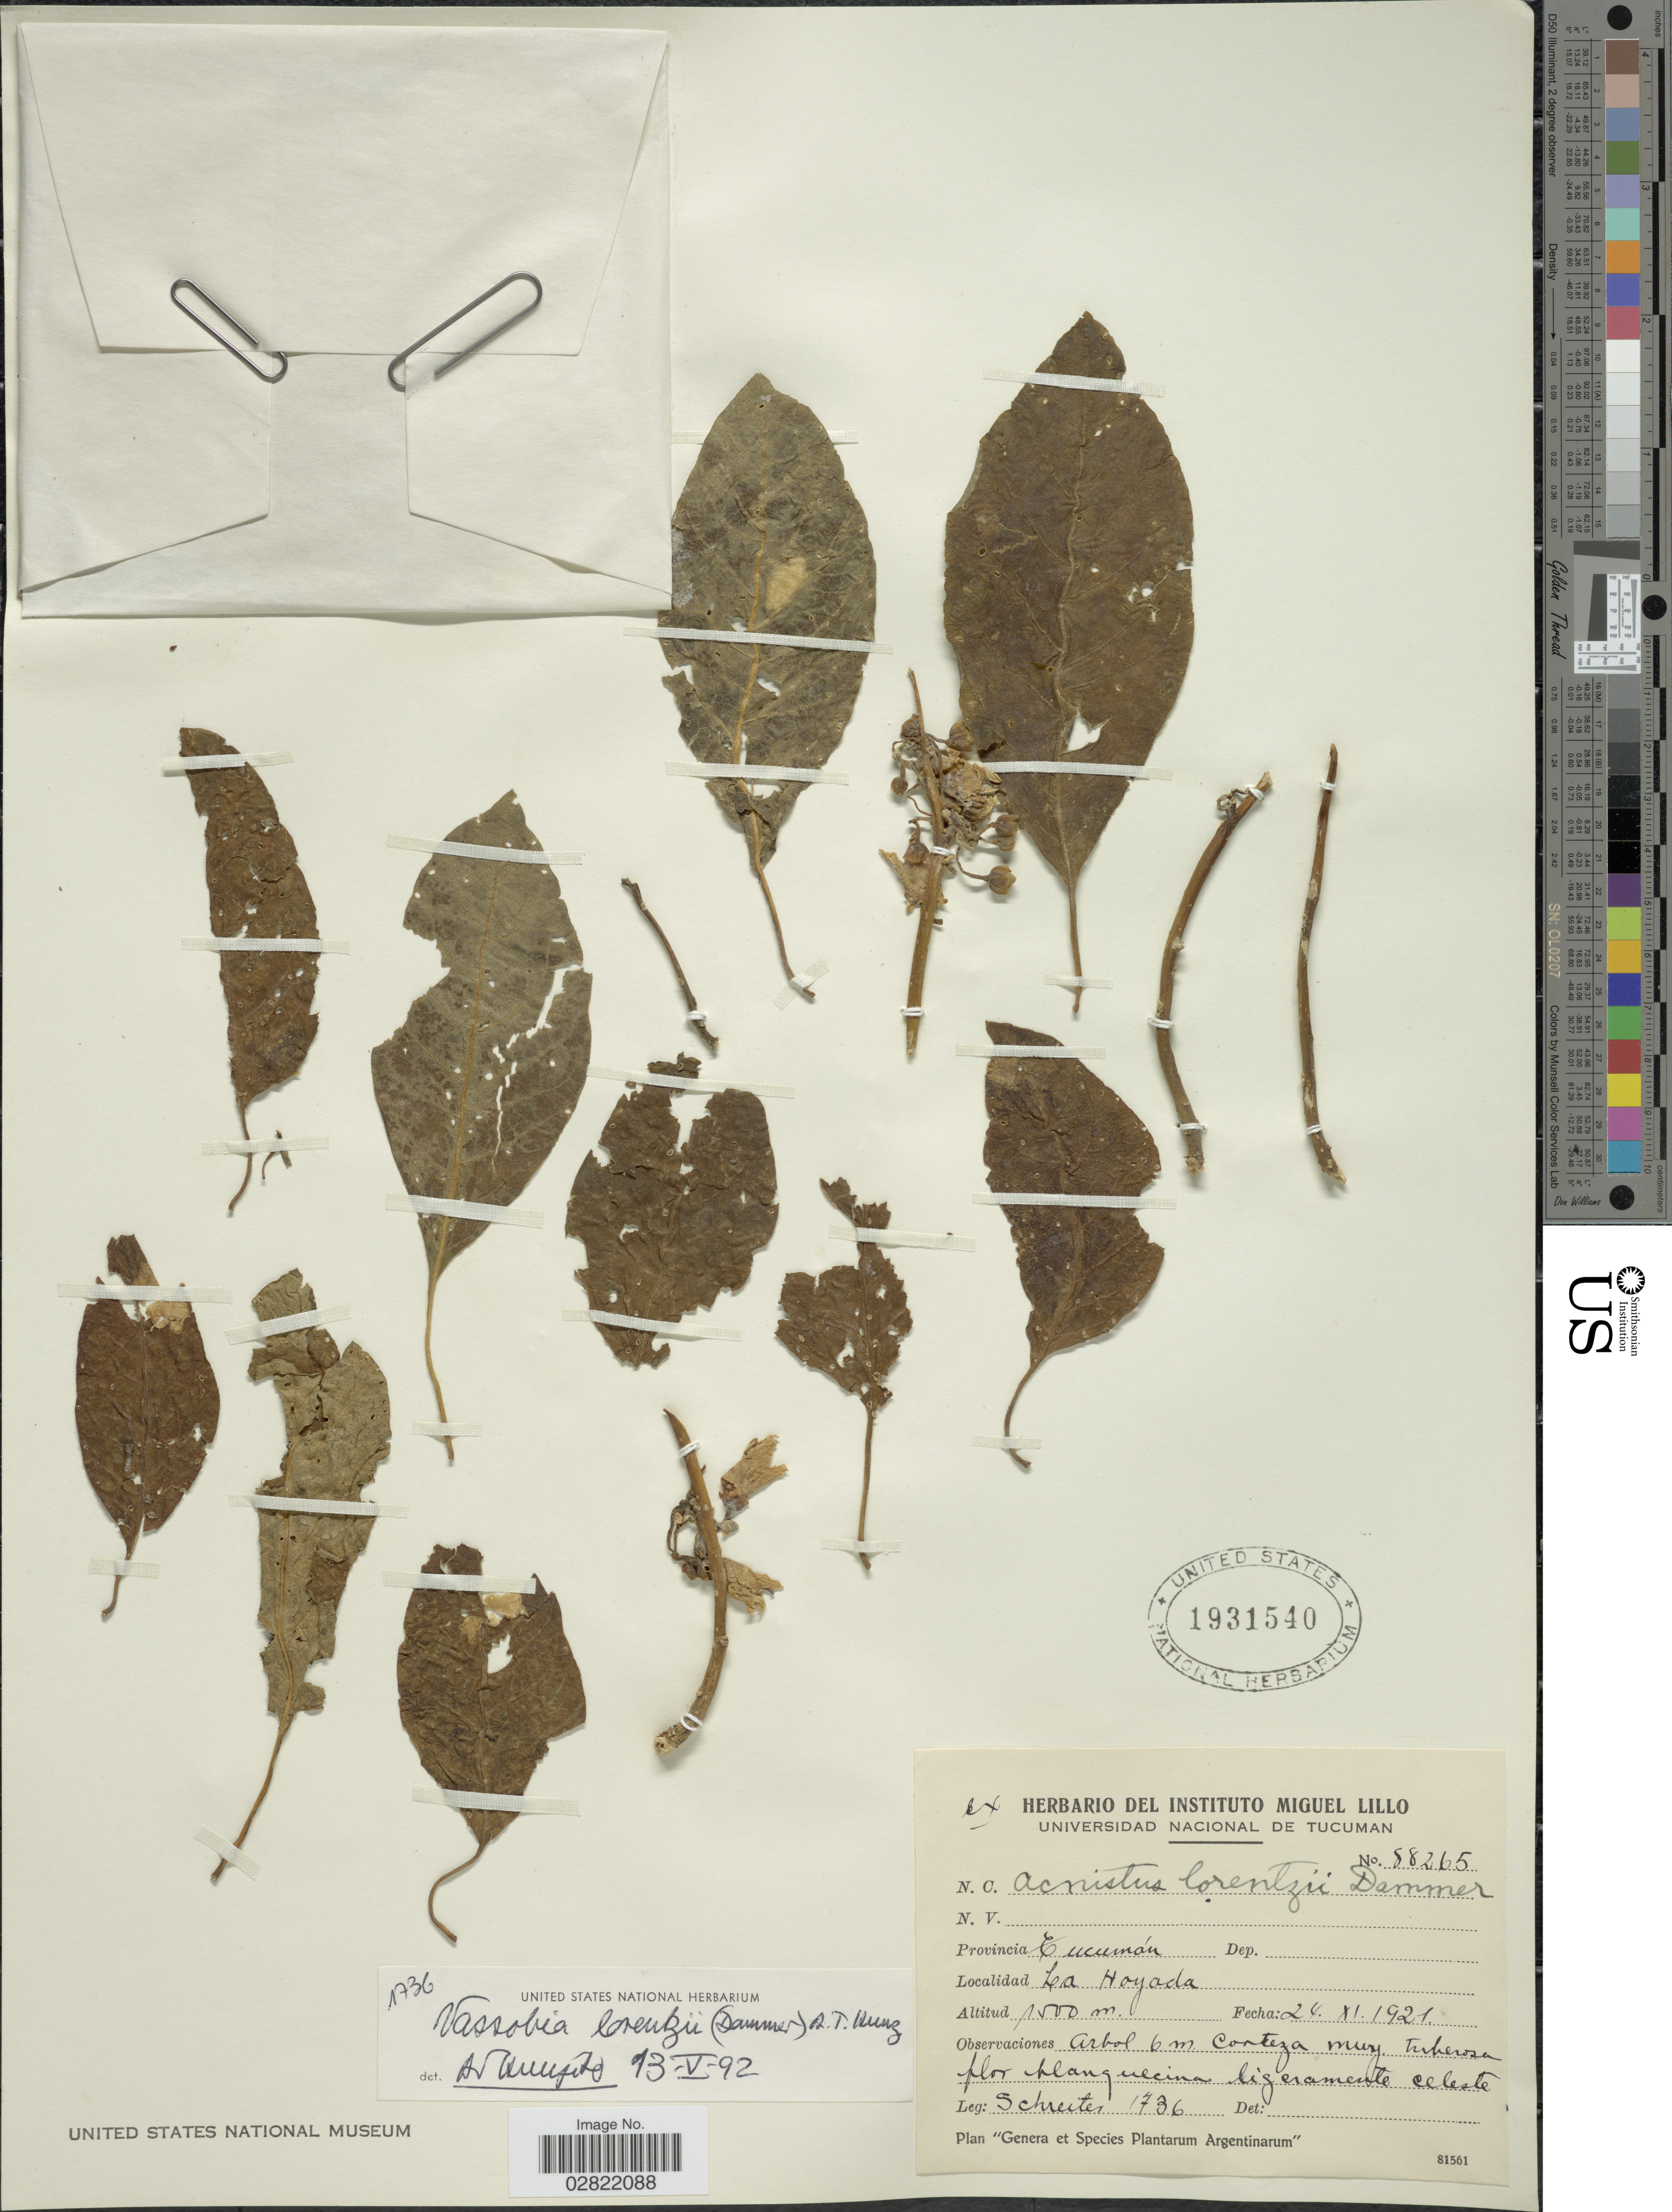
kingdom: Plantae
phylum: Tracheophyta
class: Magnoliopsida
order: Solanales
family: Solanaceae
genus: Vassobia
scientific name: Vassobia lorentzii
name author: (Dammer) Hunz.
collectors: -. Schreiter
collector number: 1736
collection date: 1921-11-24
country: Argentina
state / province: Tucuman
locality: Provincia Tucumán, La Hoyada.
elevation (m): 1500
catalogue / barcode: US 1931540